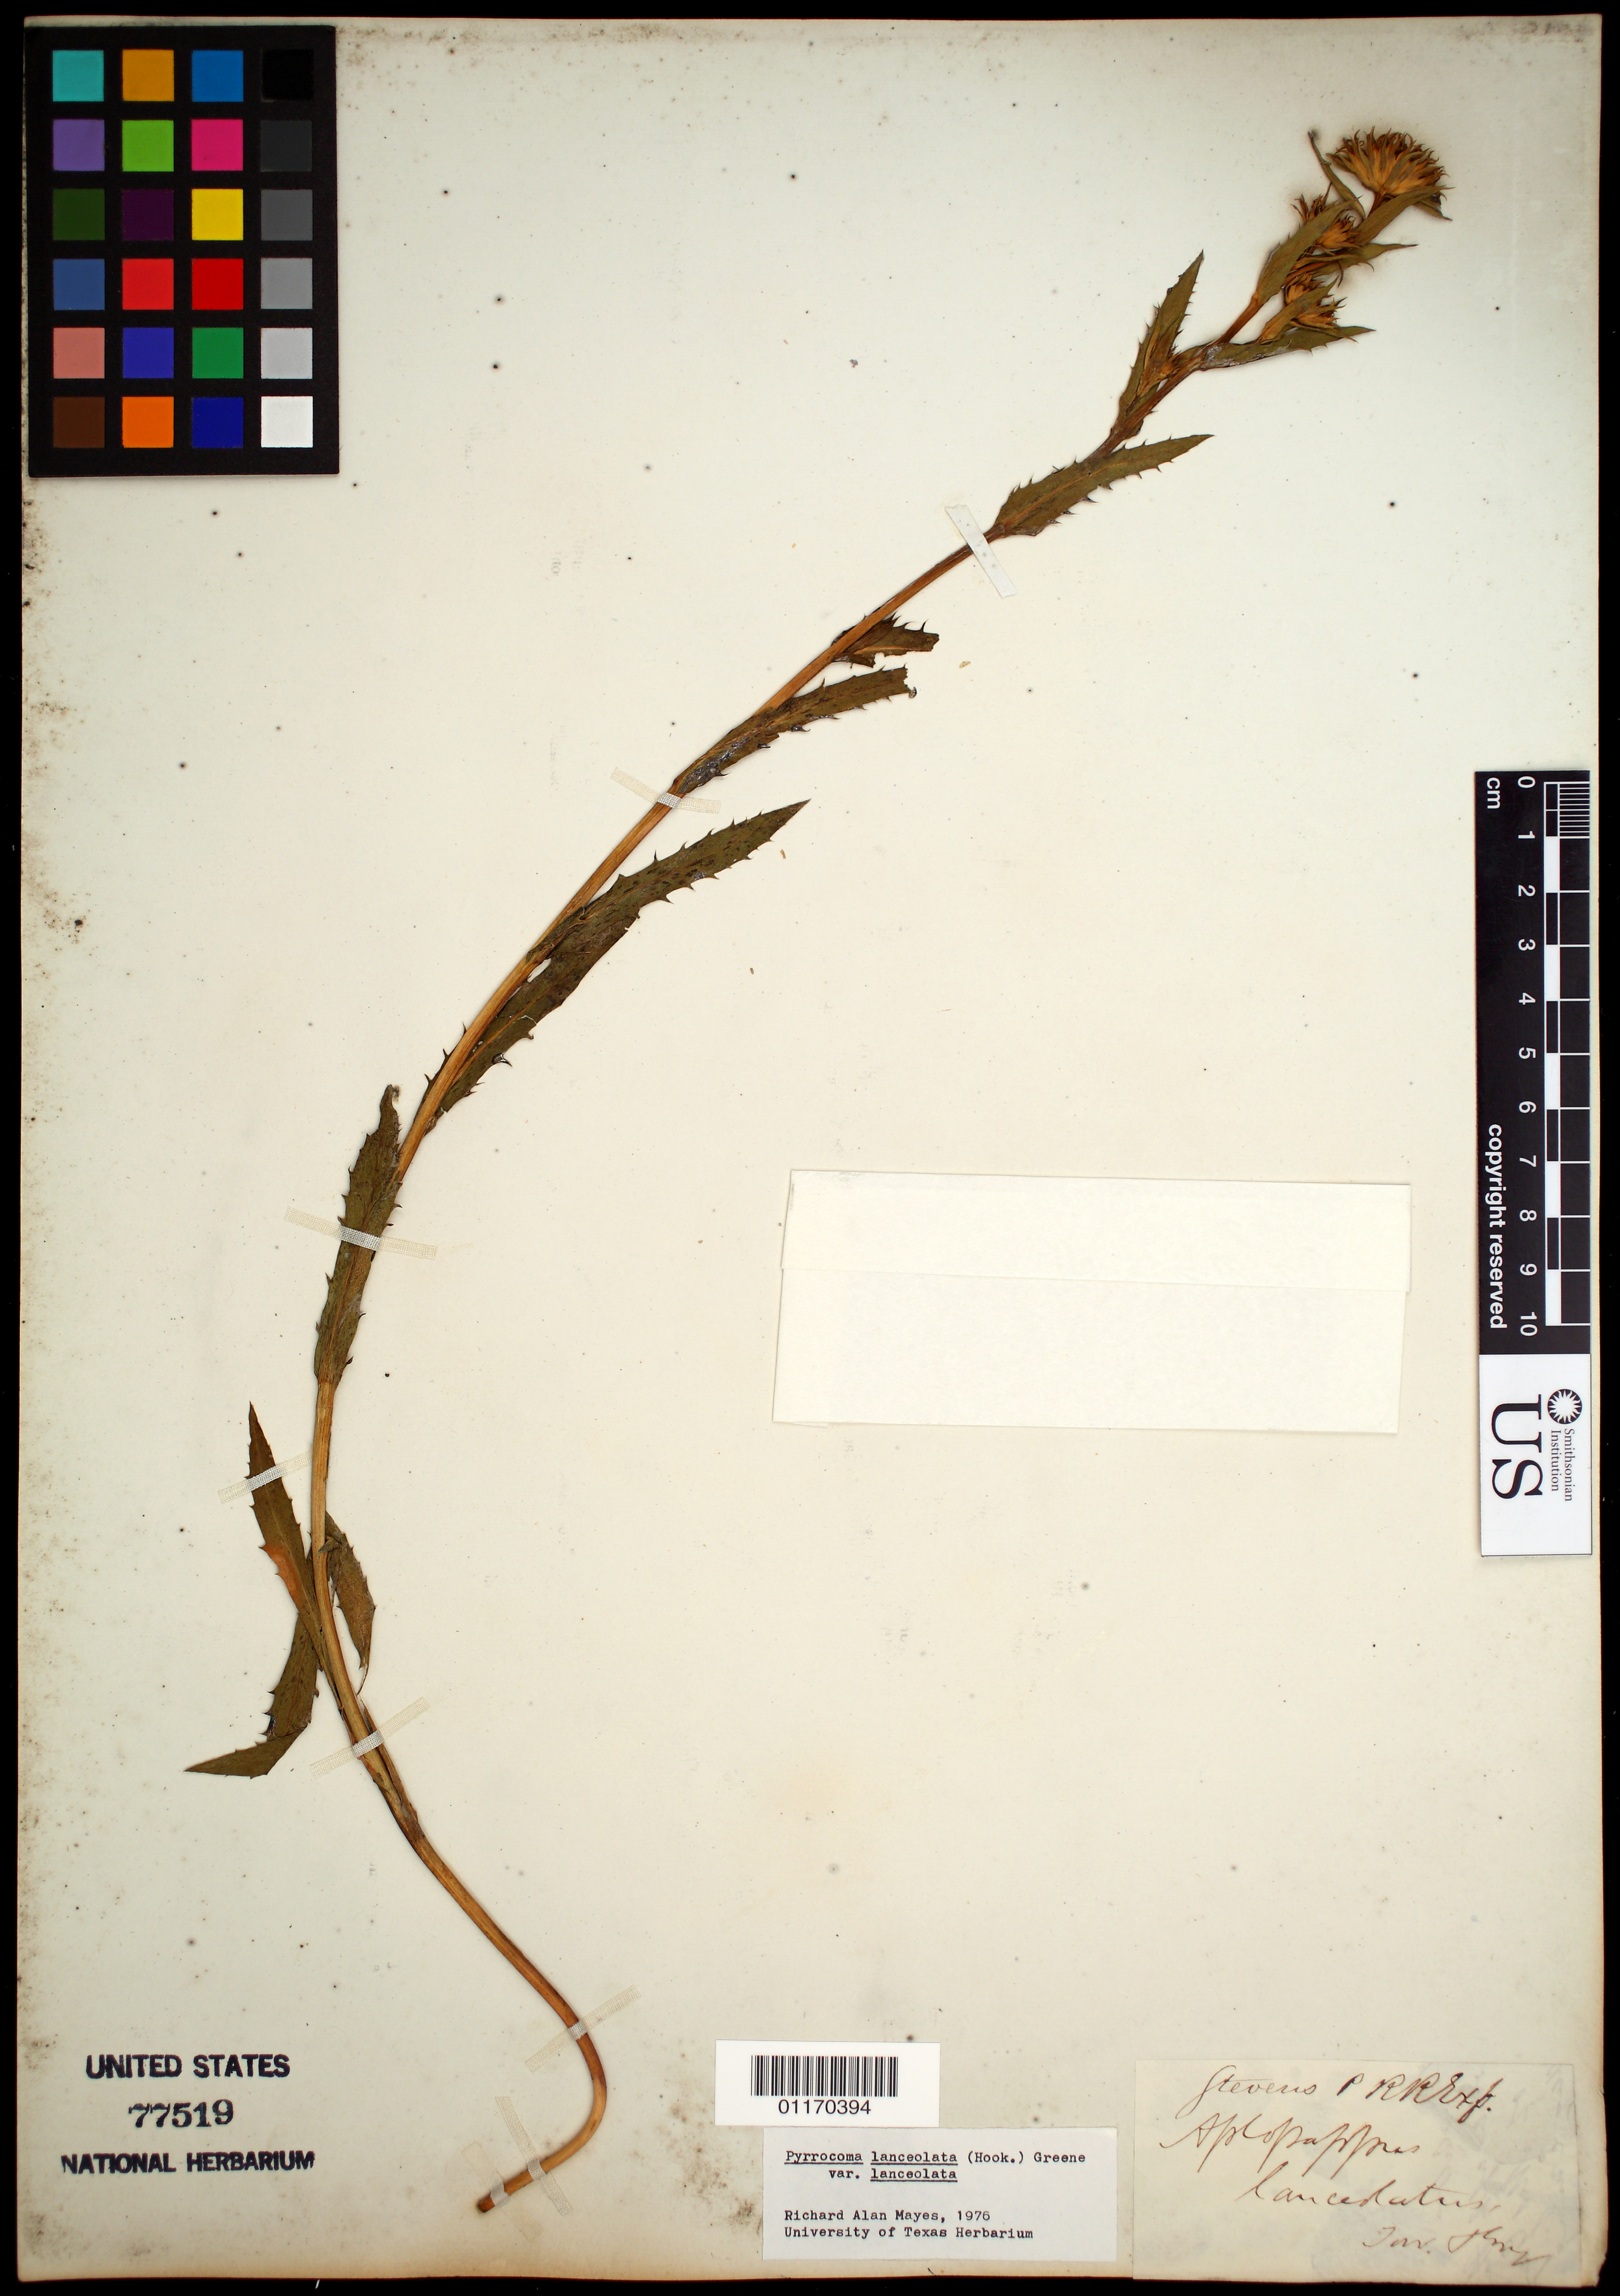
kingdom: Plantae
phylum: Tracheophyta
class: Magnoliopsida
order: Asterales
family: Asteraceae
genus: Pyrrocoma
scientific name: Pyrrocoma lanceolata var. lanceolata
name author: (Hook.) Greene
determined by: Mayes, R. A.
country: United States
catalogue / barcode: US 77519